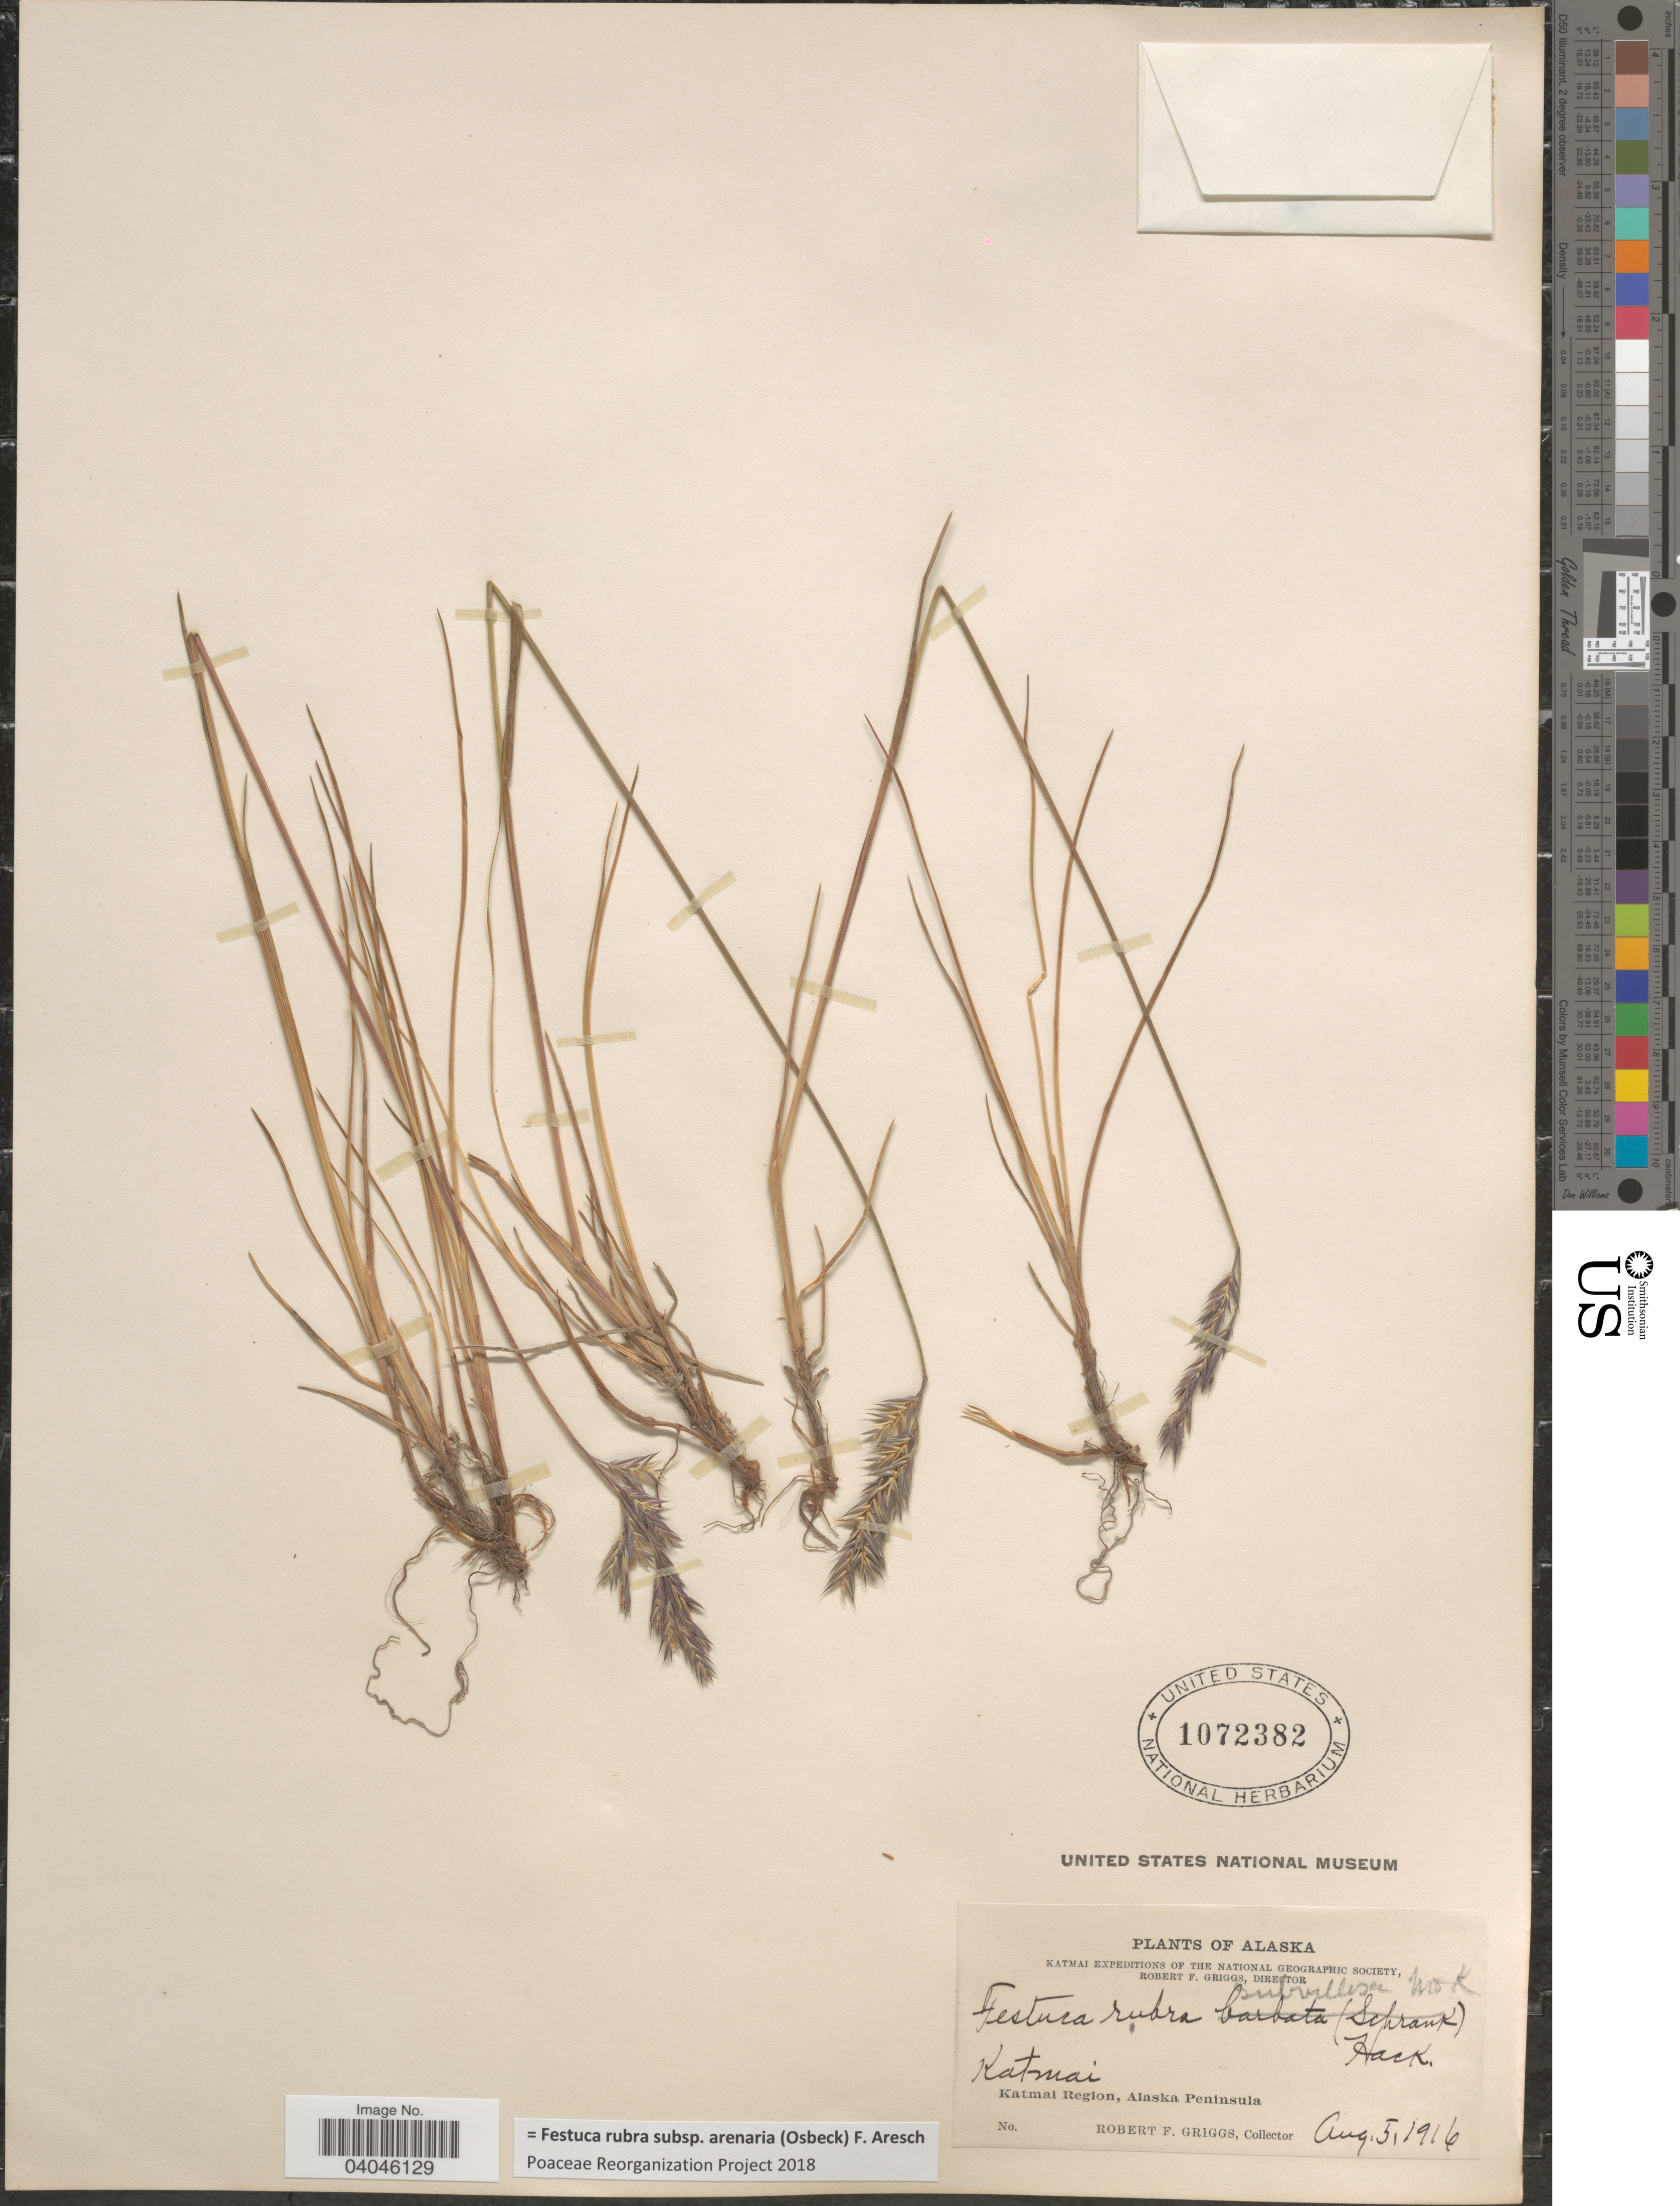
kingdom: Plantae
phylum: Tracheophyta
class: Liliopsida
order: Poales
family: Poaceae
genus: Festuca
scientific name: Festuca rubra subsp. arenaria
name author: (Osbeck) F. Aresch.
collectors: R. F. Griggs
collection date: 1916-08-05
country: United States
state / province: Alaska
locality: Katmai. Katmai Region, Alaska Peninsula.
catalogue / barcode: US 1072382